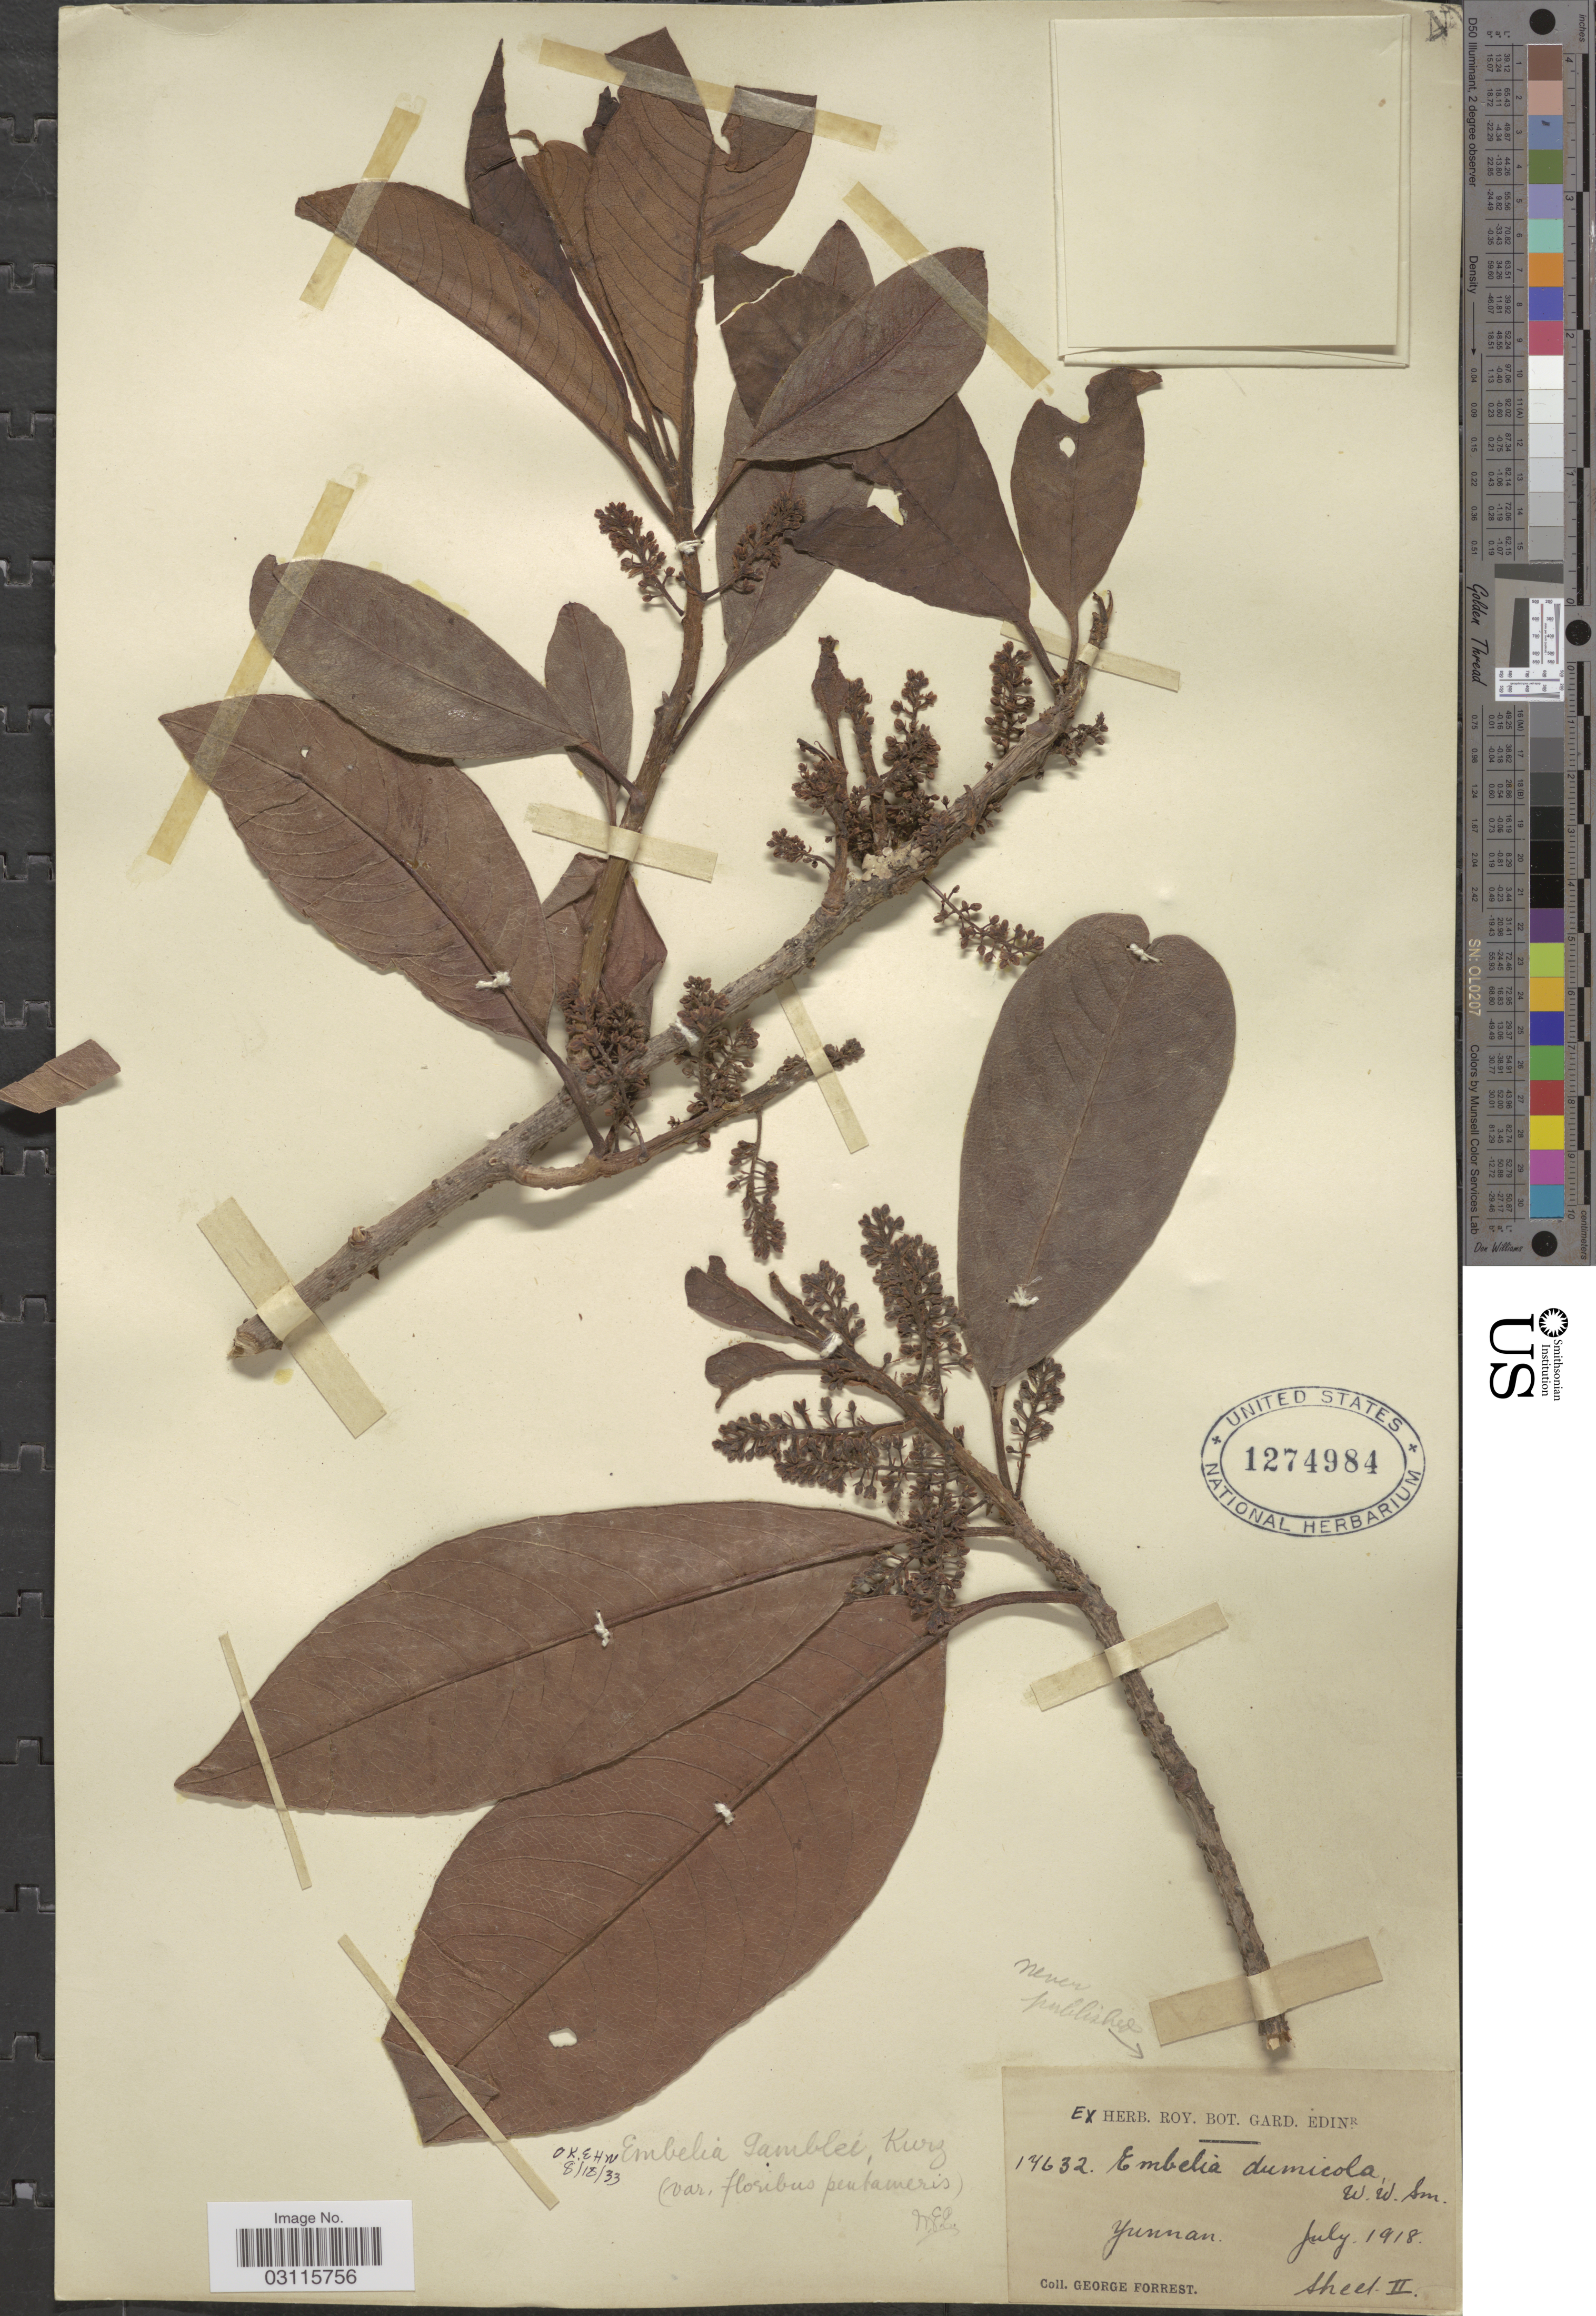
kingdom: Plantae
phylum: Tracheophyta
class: Magnoliopsida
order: Ericales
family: Primulaceae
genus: Embelia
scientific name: Embelia gamblei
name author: Kurz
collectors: G. Forrest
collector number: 17632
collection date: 1918-07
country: China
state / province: Yunnan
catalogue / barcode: US 1274984